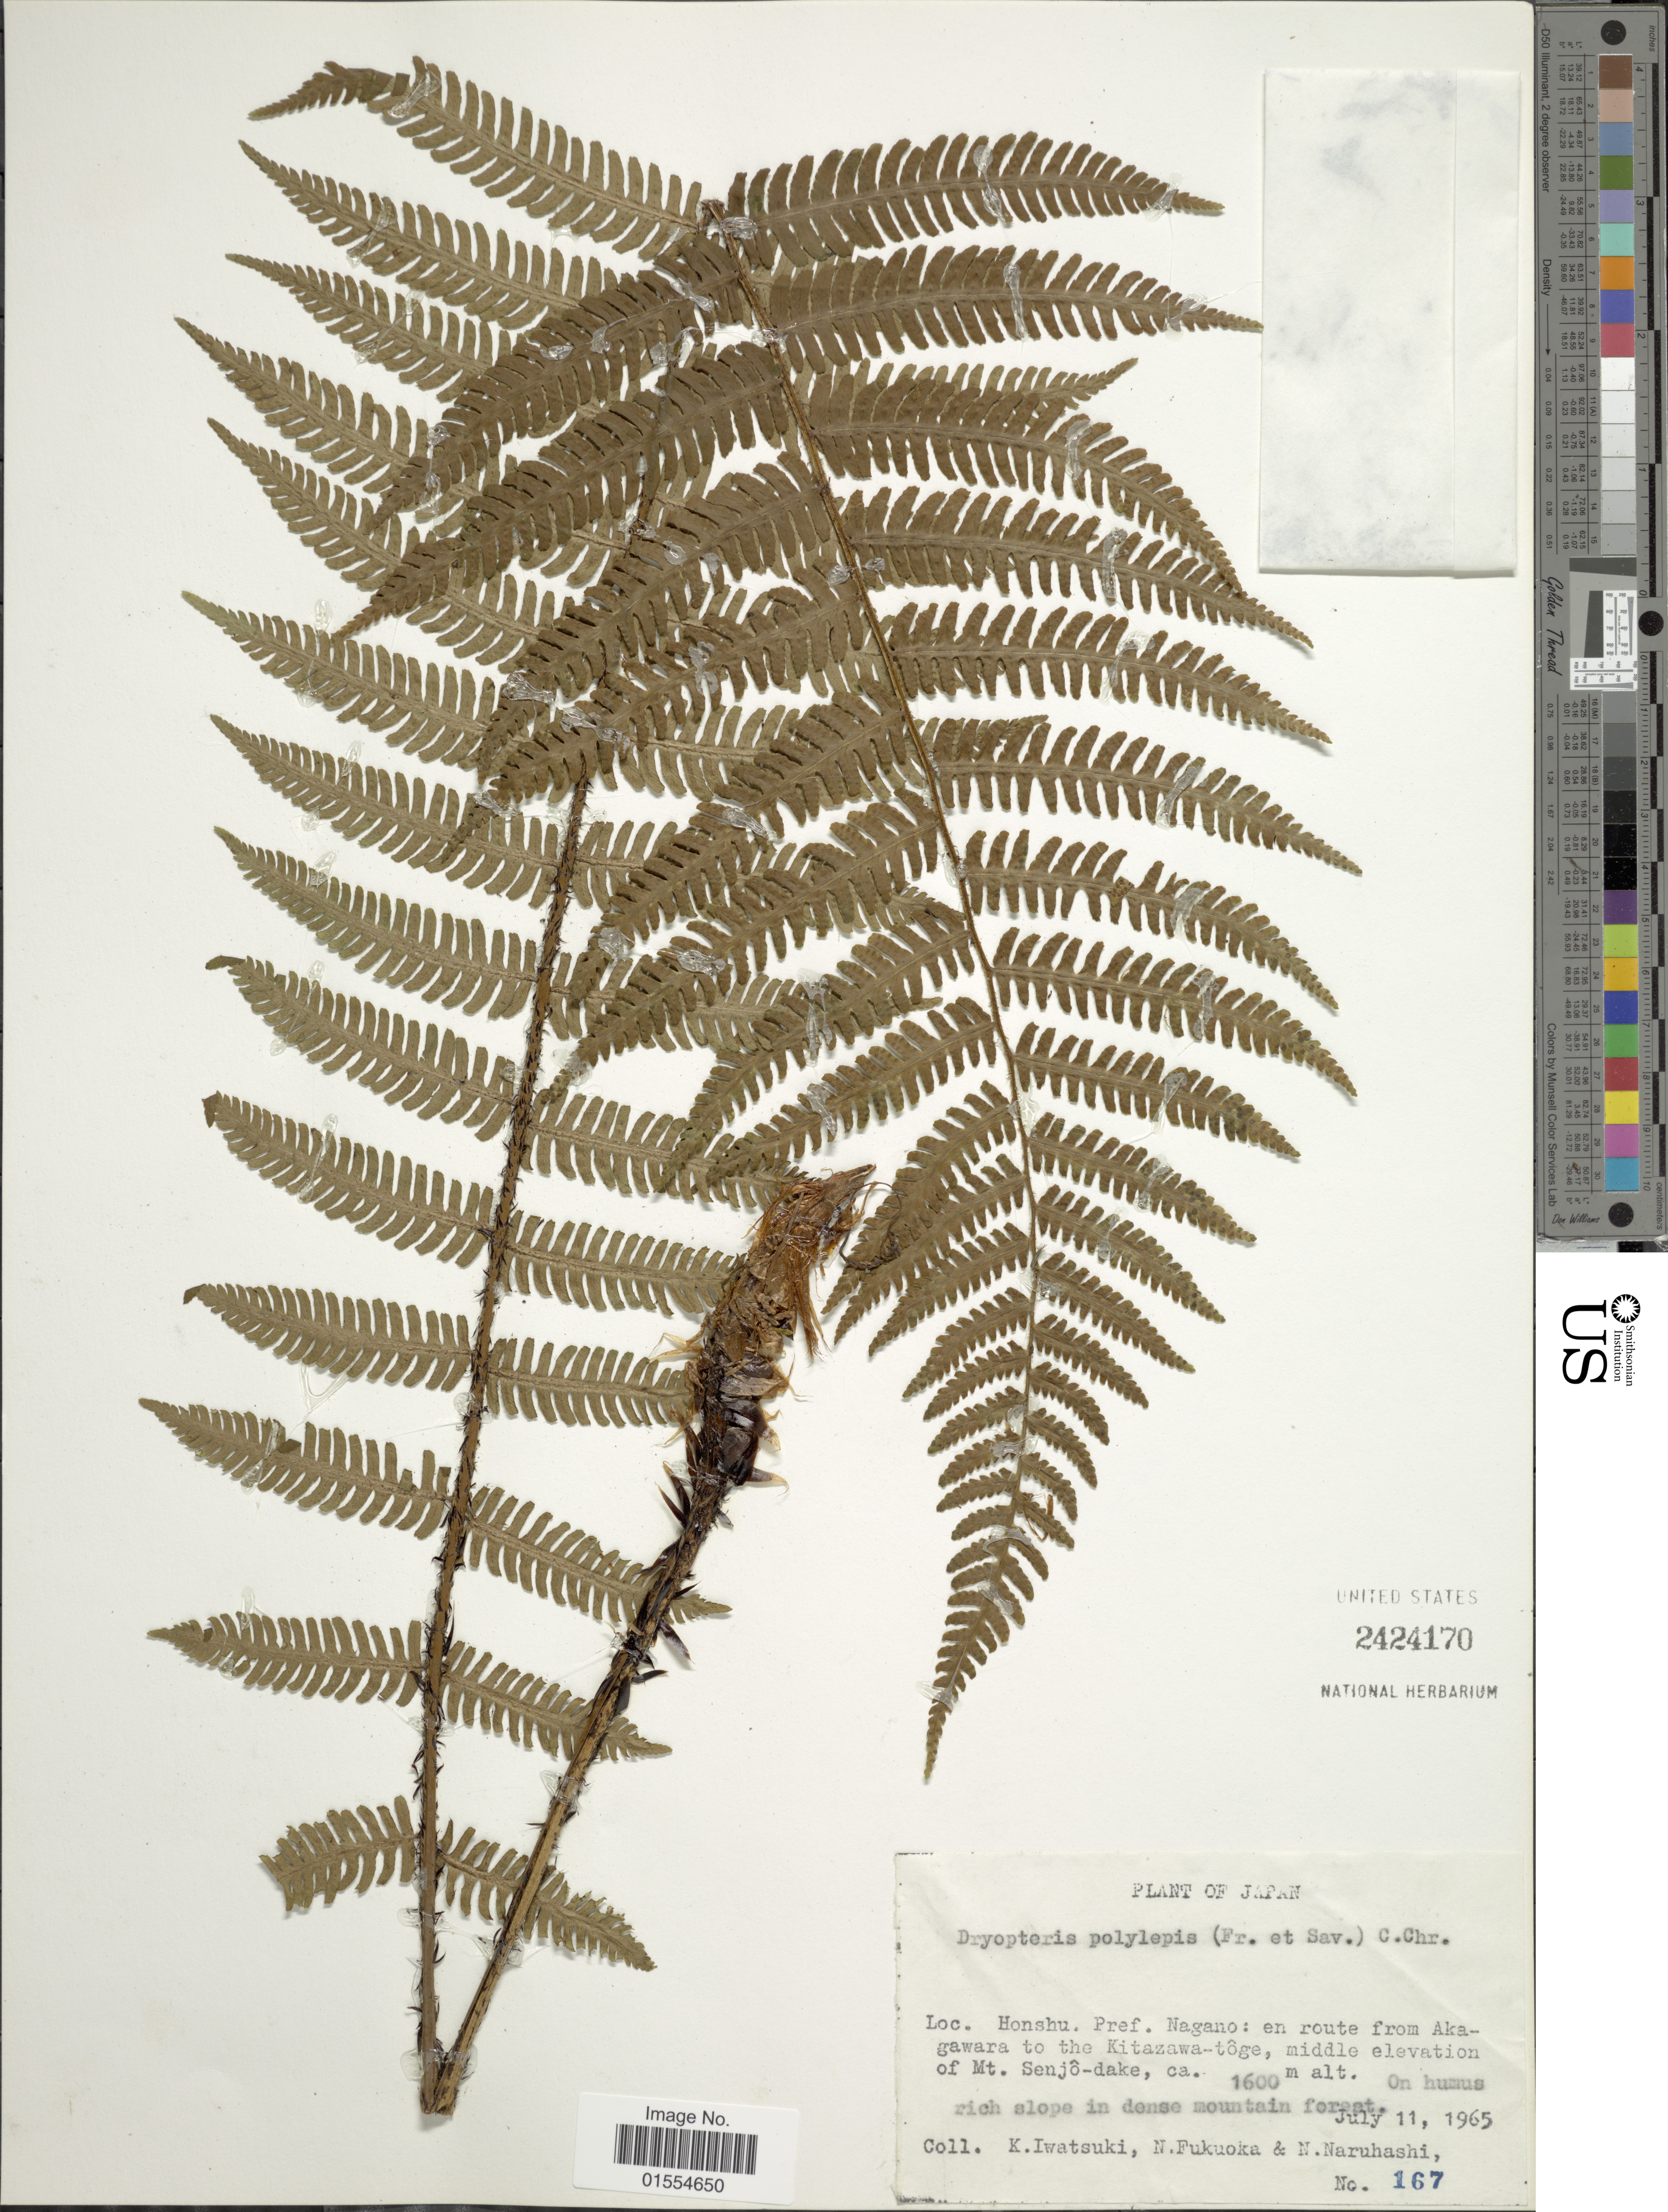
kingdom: Plantae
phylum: Tracheophyta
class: Polypodiopsida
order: Polypodiales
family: Dryopteridaceae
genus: Dryopteris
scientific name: Dryopteris polylepis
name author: (Franch. & Sav.) C. Chr.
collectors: K. Iwatsuki, N. Fukuoka & N. Naruhashi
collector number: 167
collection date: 1965-06-11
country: Japan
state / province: Nagano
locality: Honshu. Pref. Nagano: en route from Akagawa to the Kitazawa-toge, middle elevation of Mt. Senjo-dake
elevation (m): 1600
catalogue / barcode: US 2424170